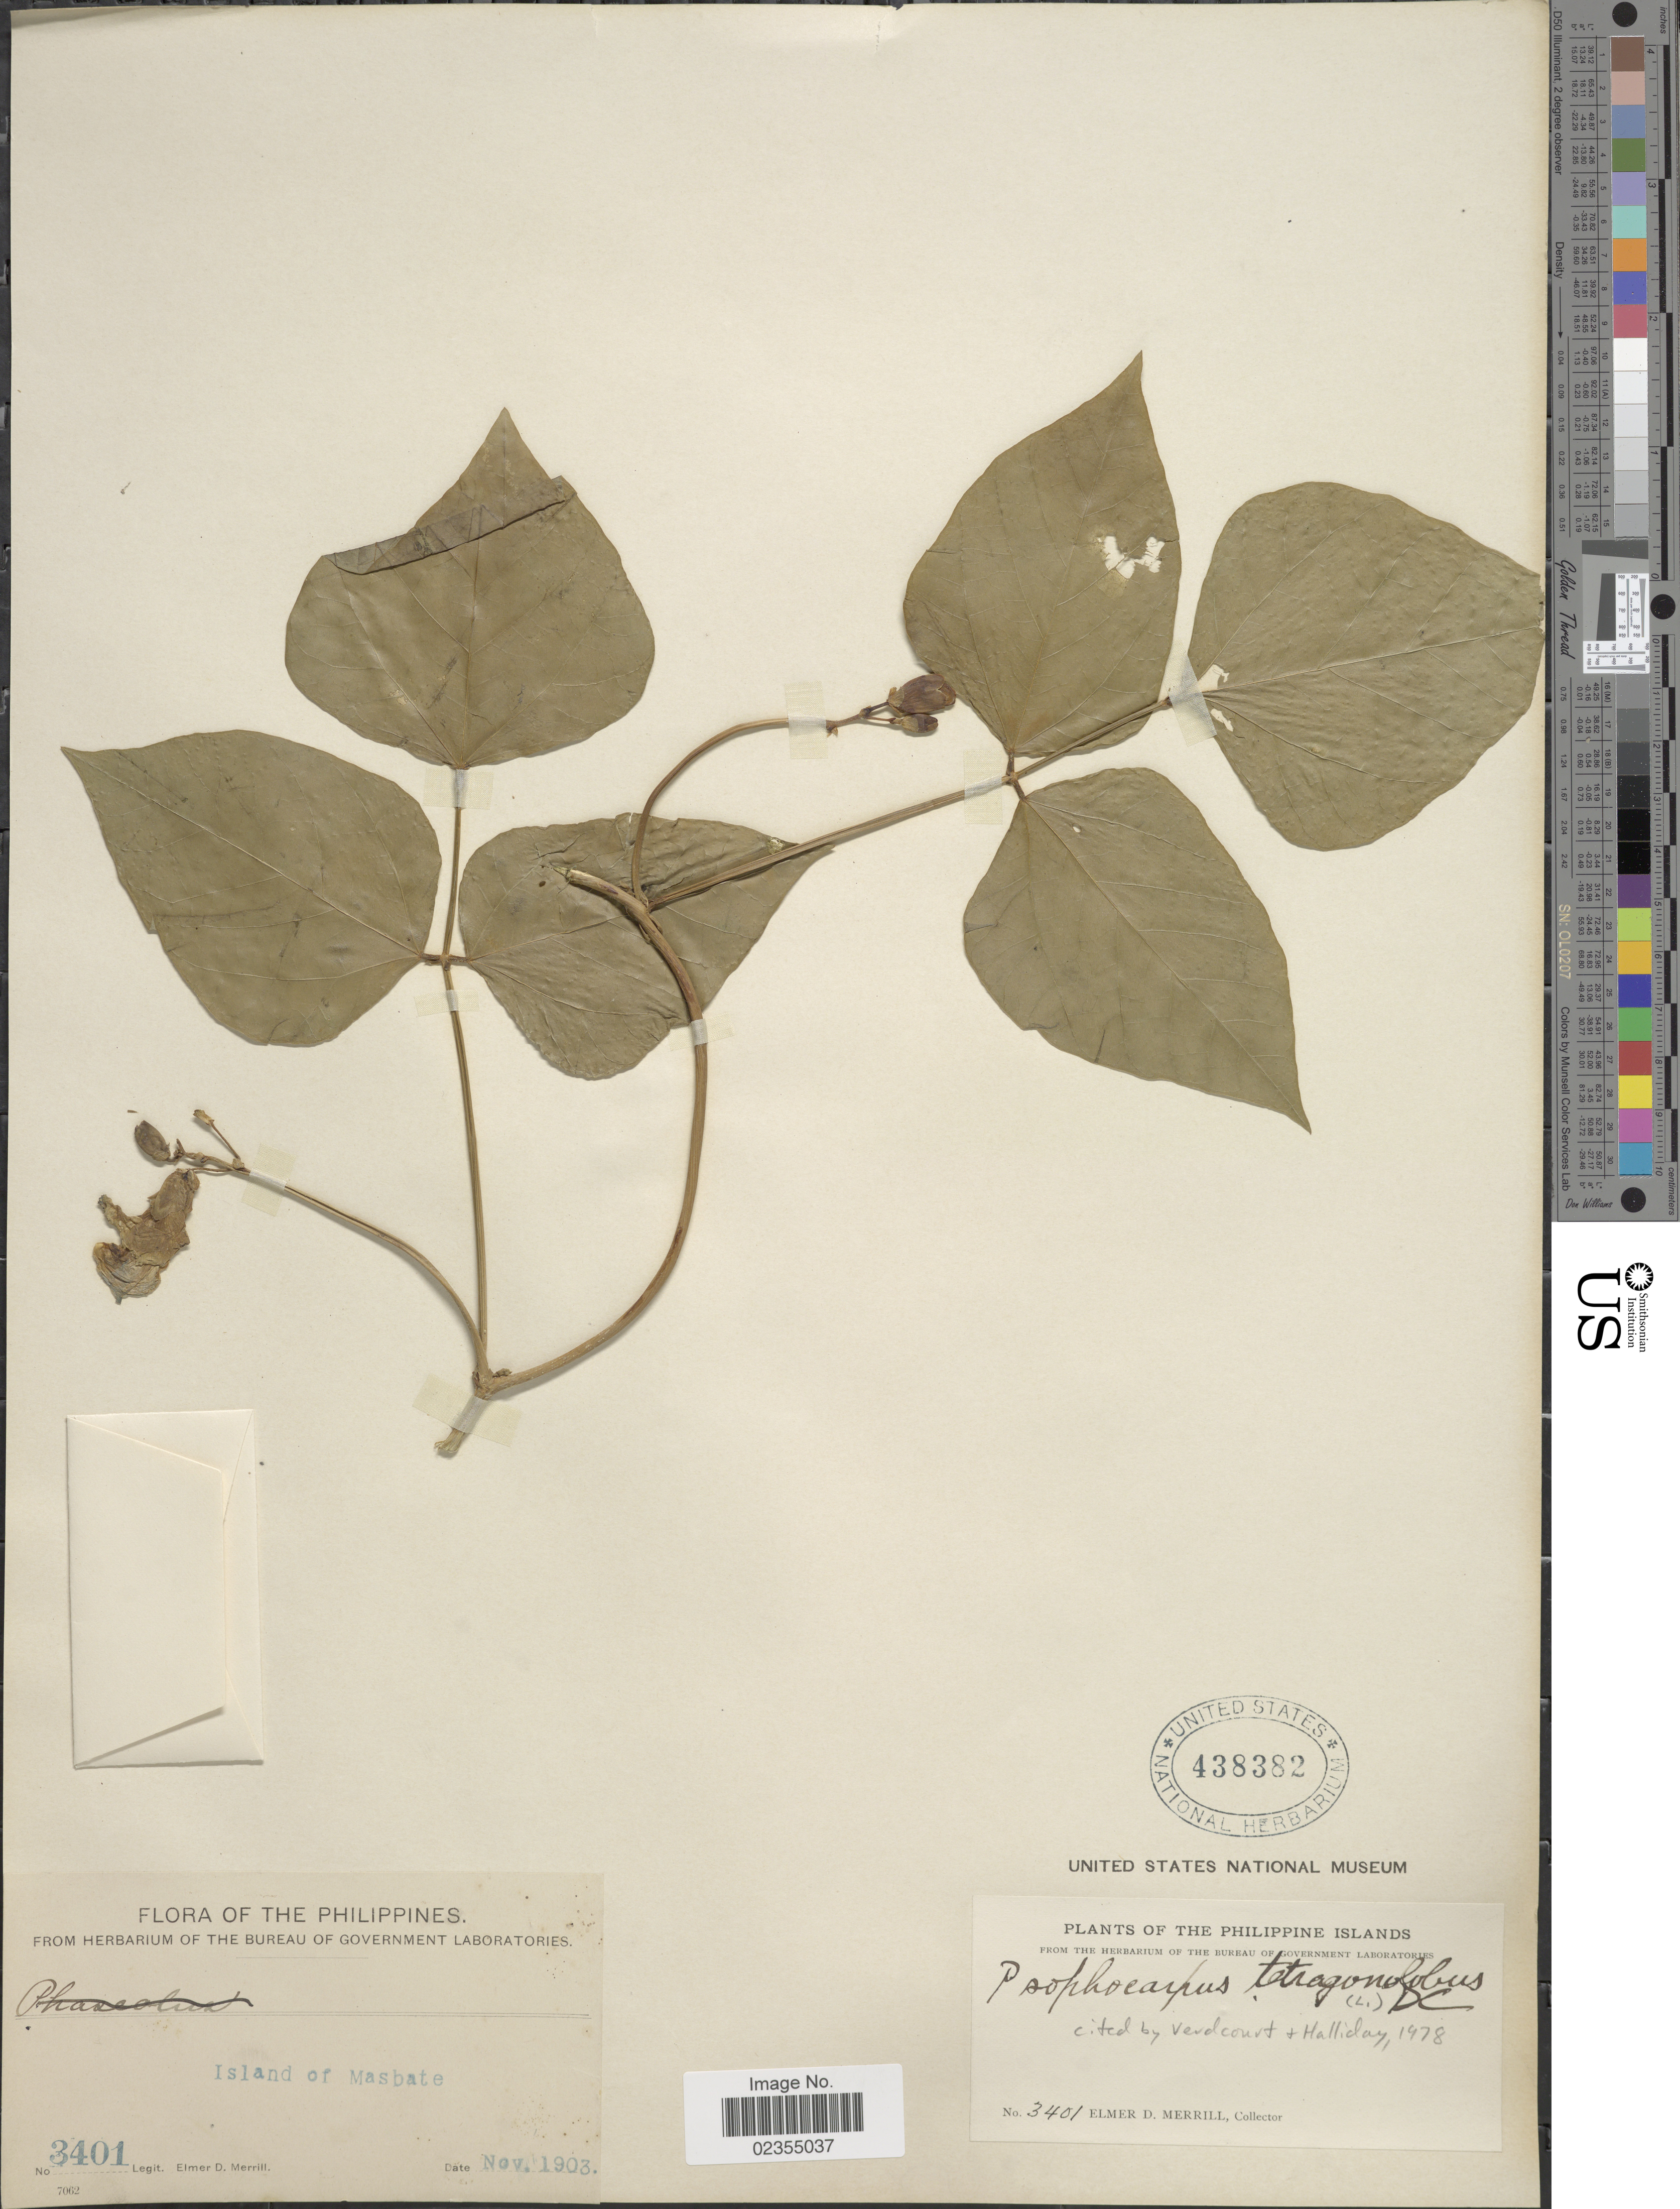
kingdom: Plantae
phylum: Tracheophyta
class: Magnoliopsida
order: Fabales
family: Fabaceae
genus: Psophocarpus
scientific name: Psophocarpus tetragonolobus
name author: (L.) DC.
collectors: E. D. Merrill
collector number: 3401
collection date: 1903-11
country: Philippines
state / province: Bicol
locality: Island of Masbate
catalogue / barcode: US 438382